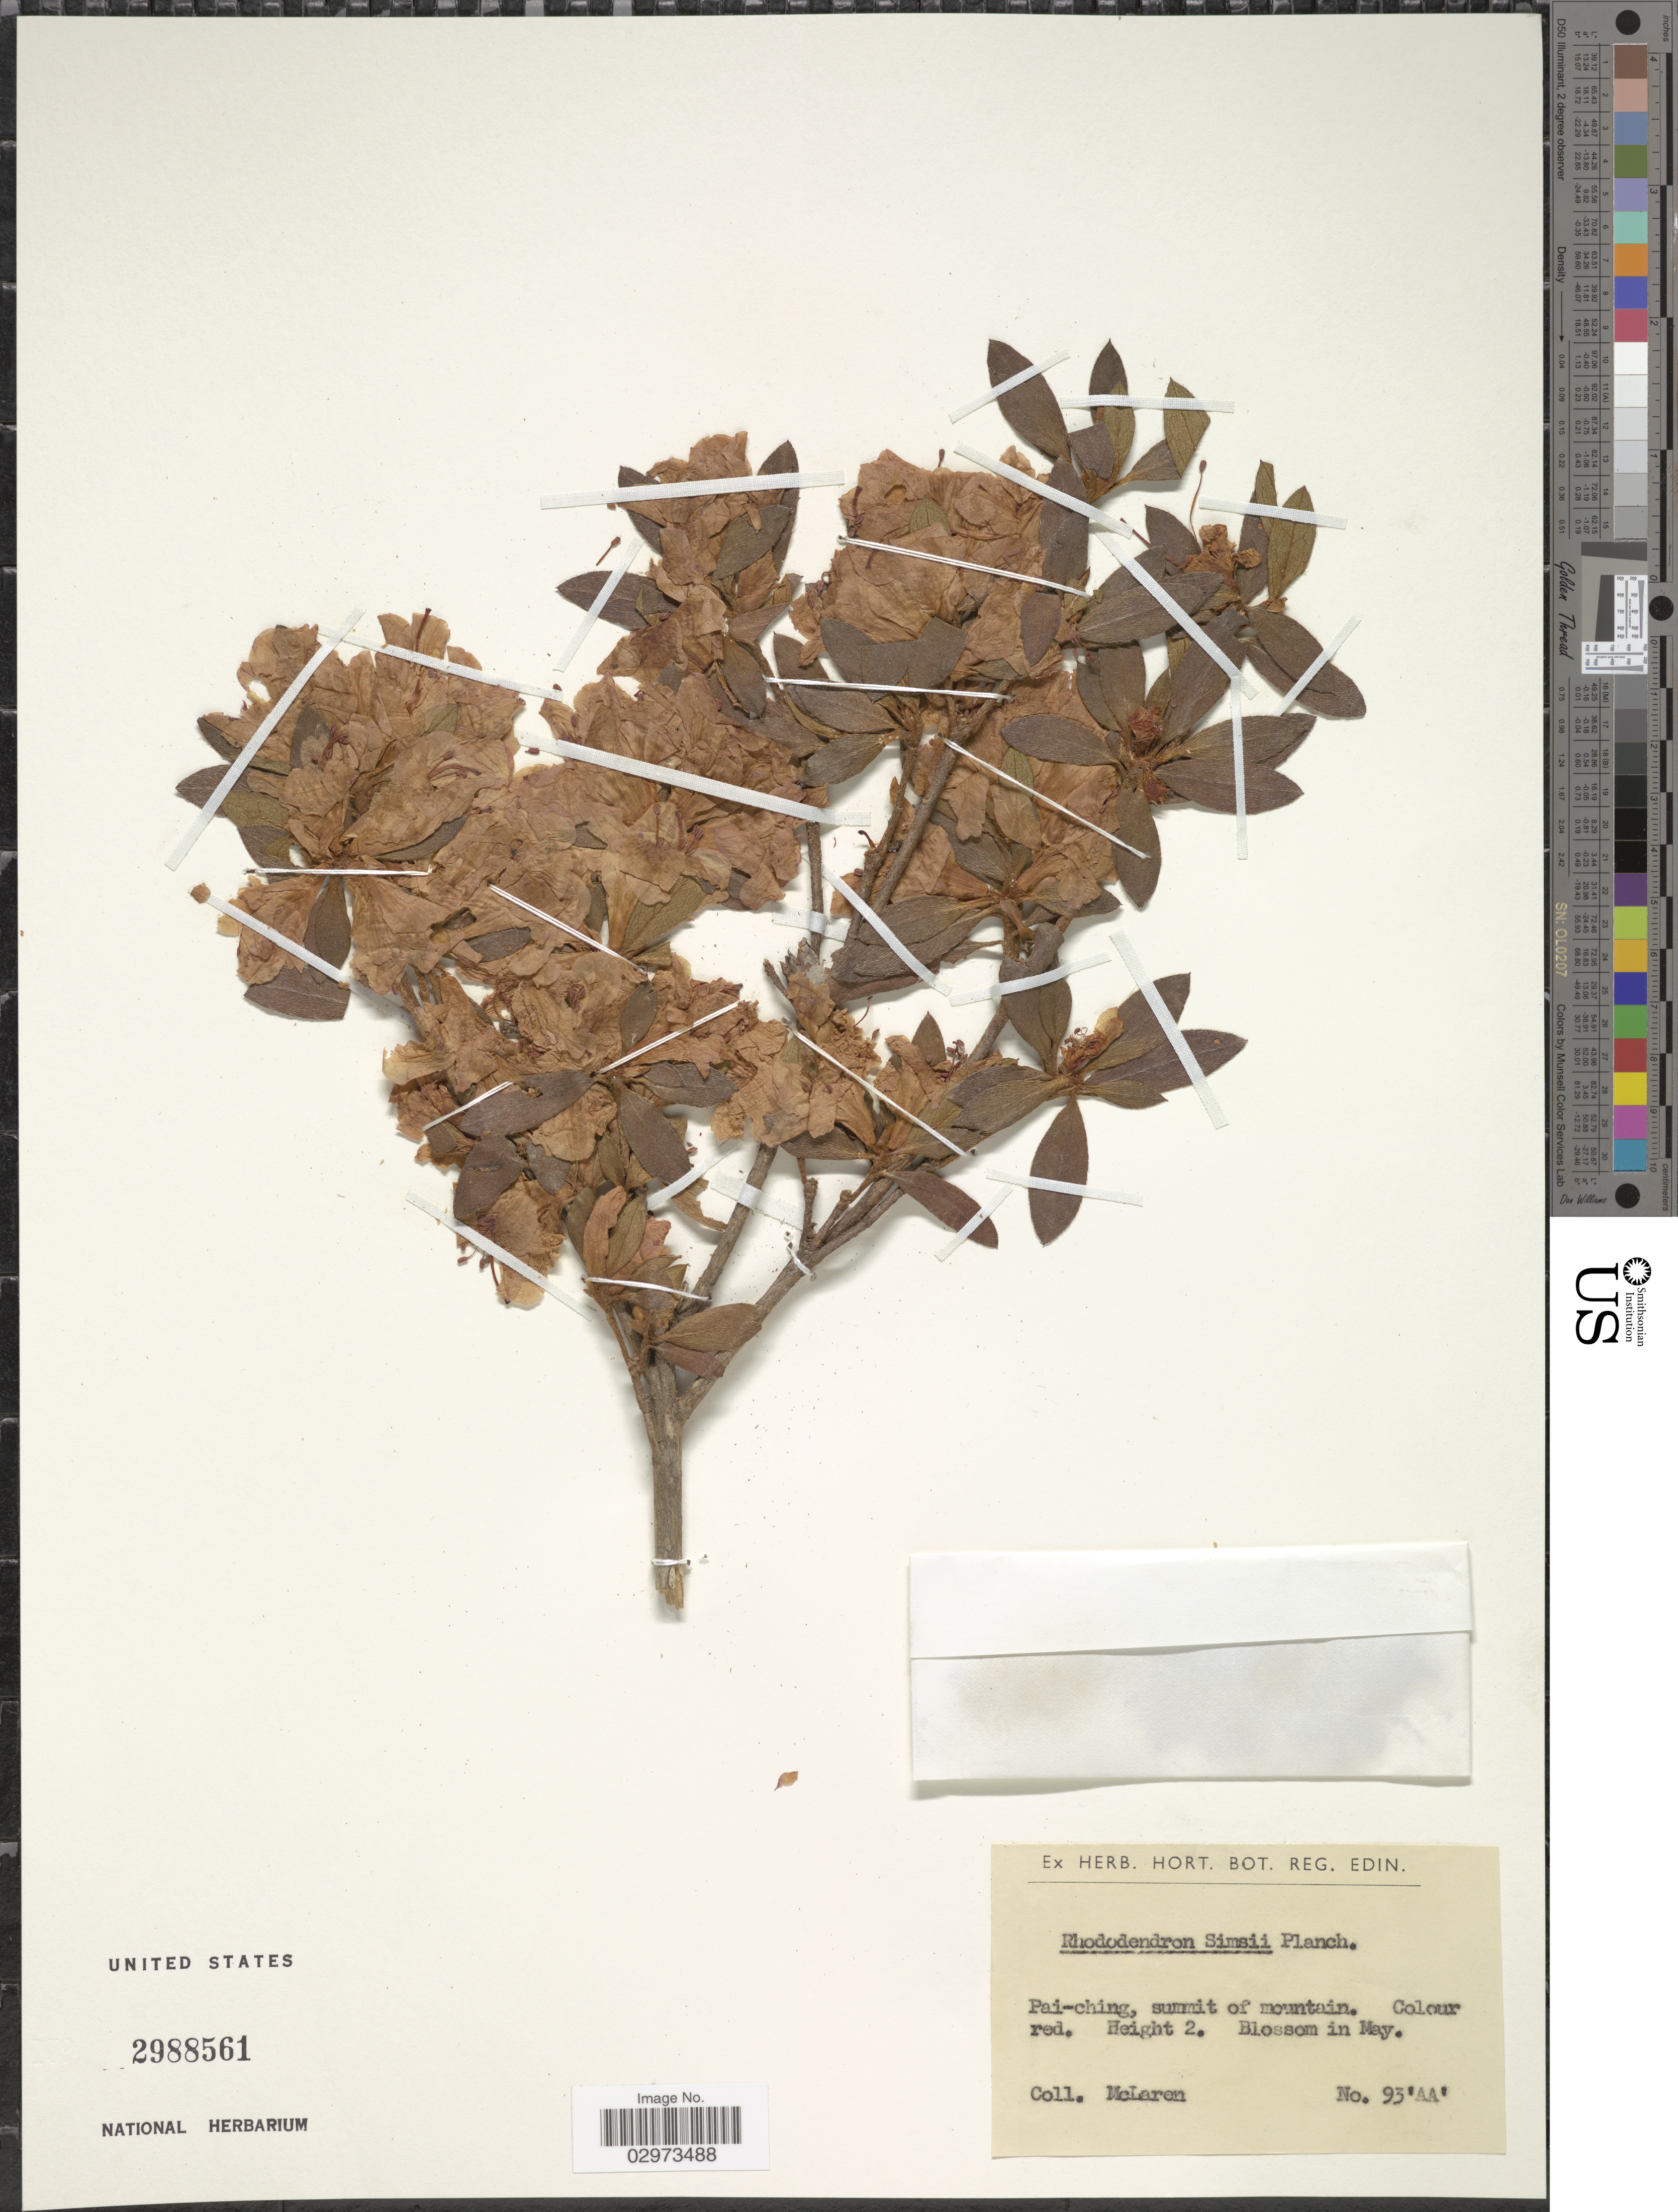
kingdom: Plantae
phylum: Tracheophyta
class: Magnoliopsida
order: Ericales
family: Ericaceae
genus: Rhododendron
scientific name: Rhododendron simsii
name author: Planch.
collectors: McLaren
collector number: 93 'AA'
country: China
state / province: Shanxi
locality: Pai-ching, summit of mountain.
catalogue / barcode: US 2988561